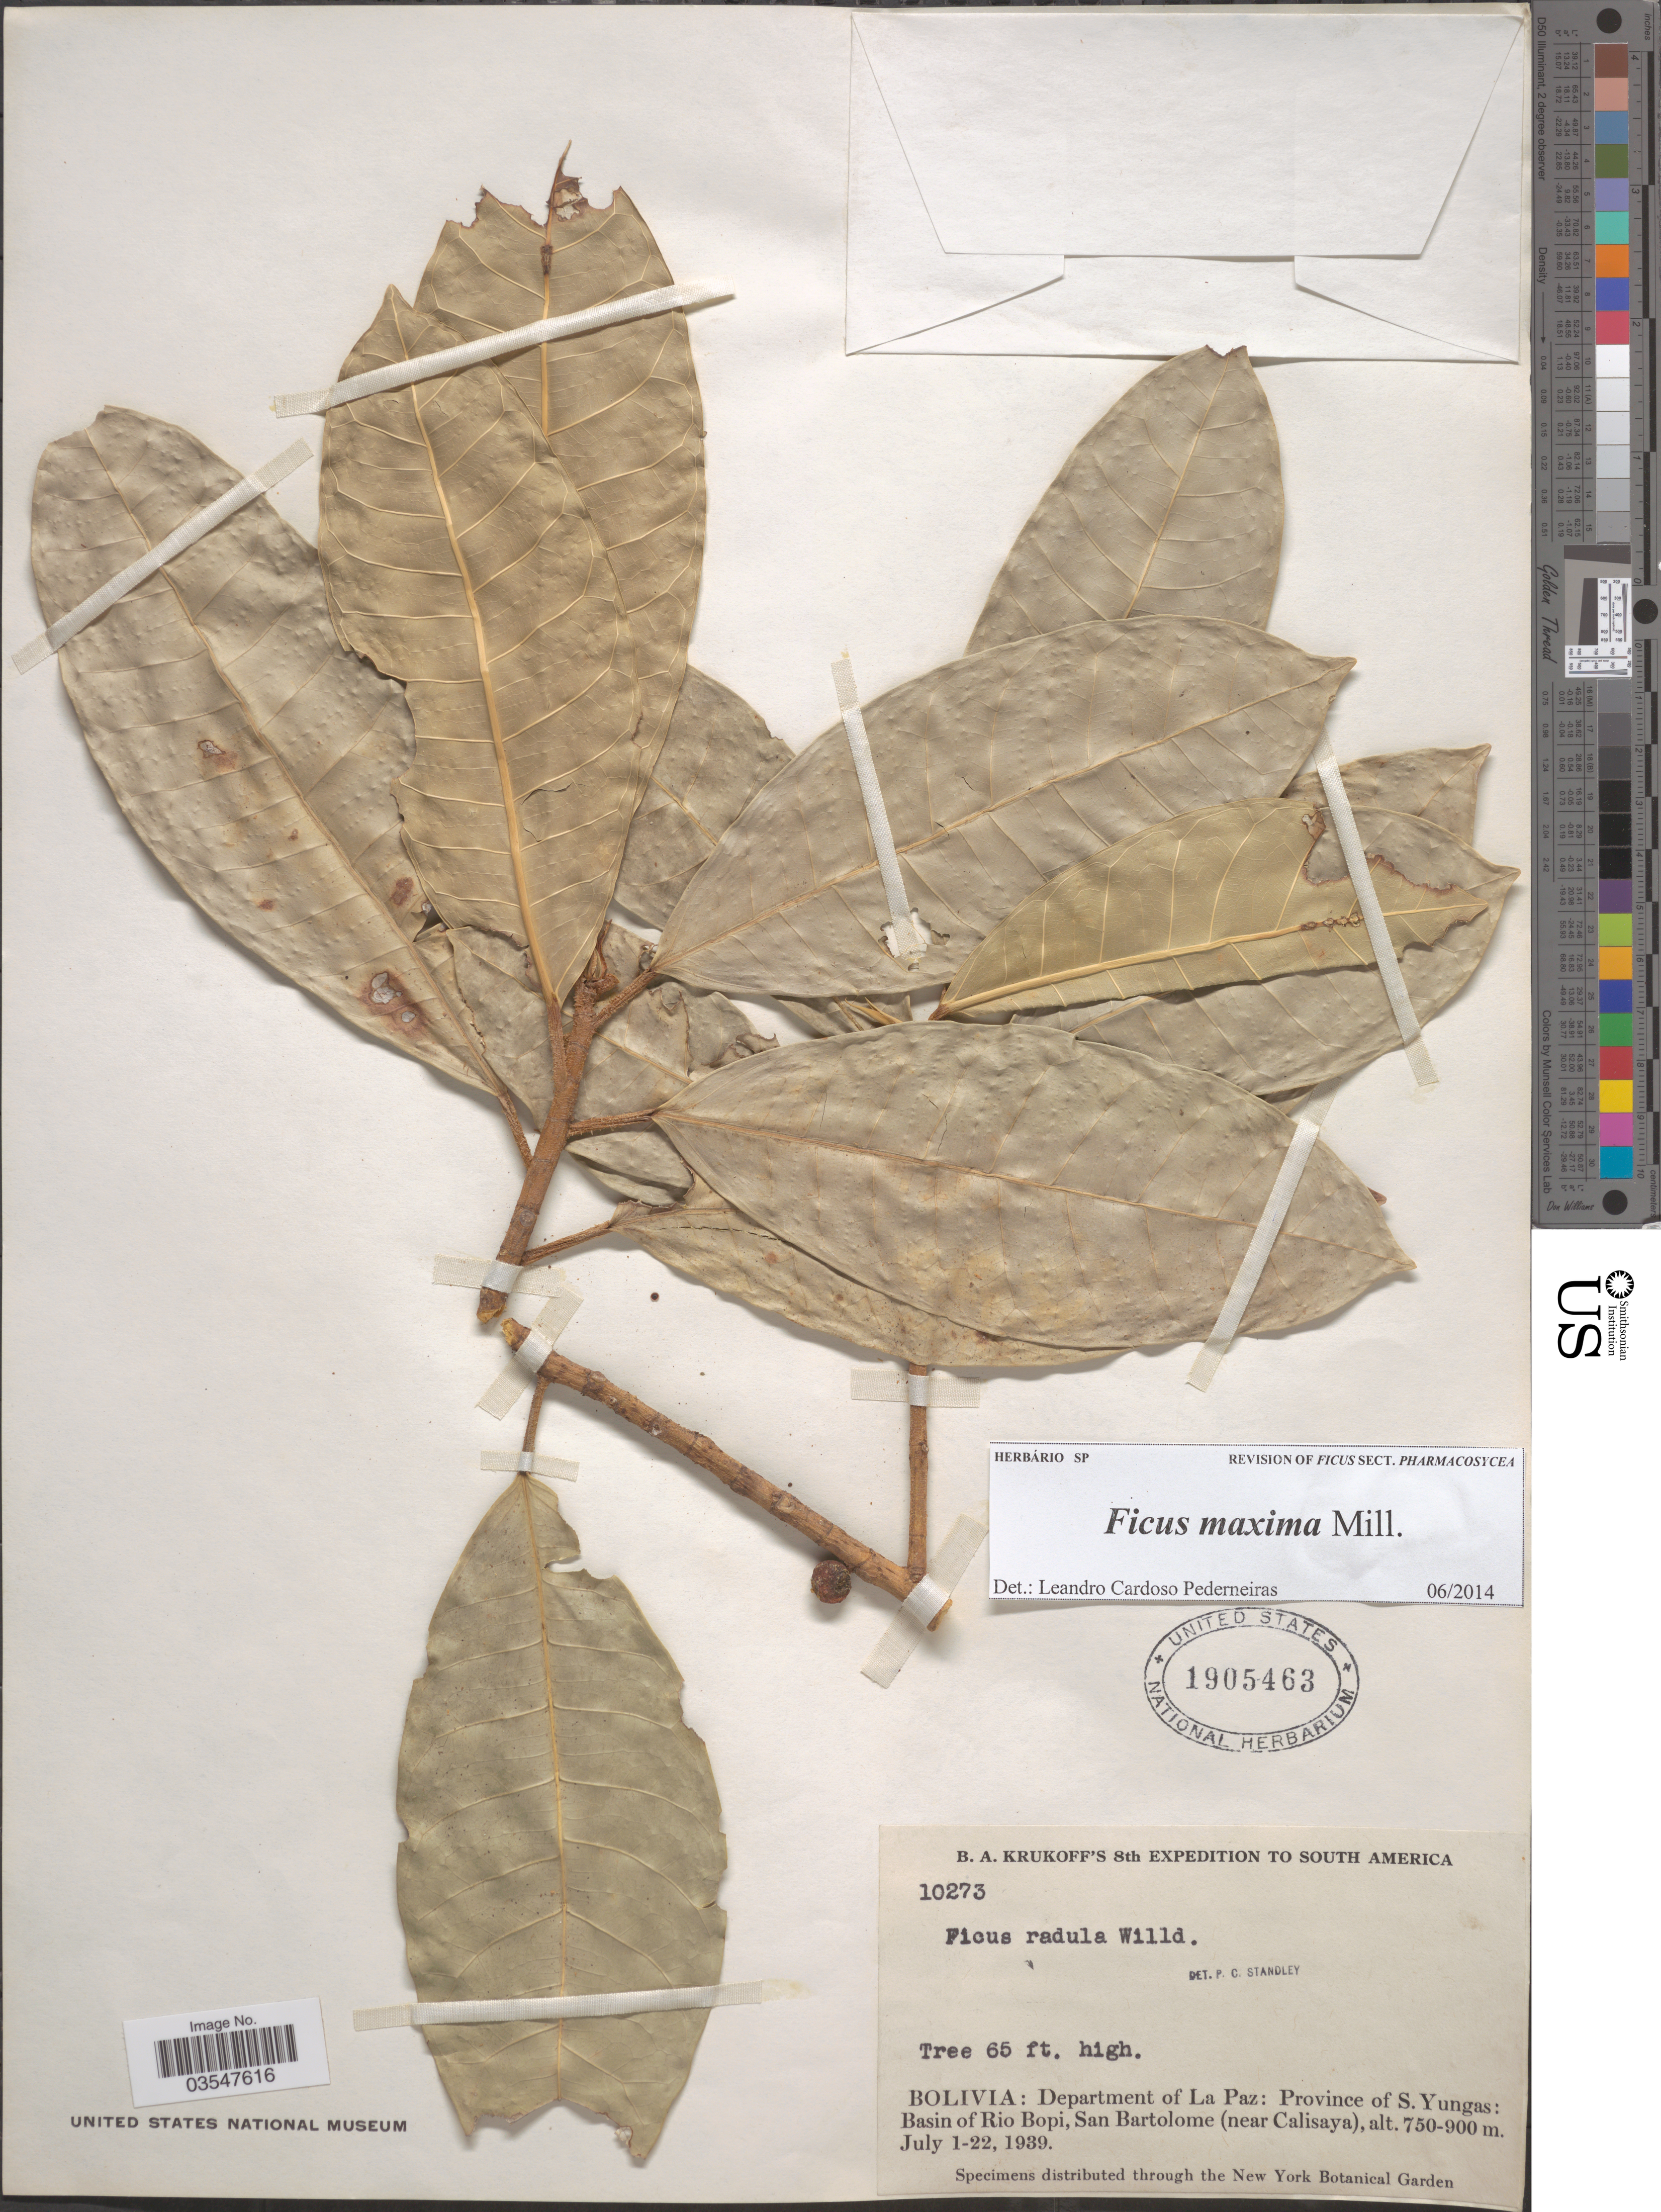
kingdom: Plantae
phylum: Tracheophyta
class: Magnoliopsida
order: Rosales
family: Moraceae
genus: Ficus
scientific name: Ficus radula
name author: Humb. & Bonpl. ex Willd.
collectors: B. A. Krukoff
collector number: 10273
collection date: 1939-07-01/1939-07-22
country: Bolivia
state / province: La Paz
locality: Department of La Paz: Province of S. Yungas: Basin of Rio Bopi, San Bartolome (near Calisaya).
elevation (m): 750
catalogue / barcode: US 1905463